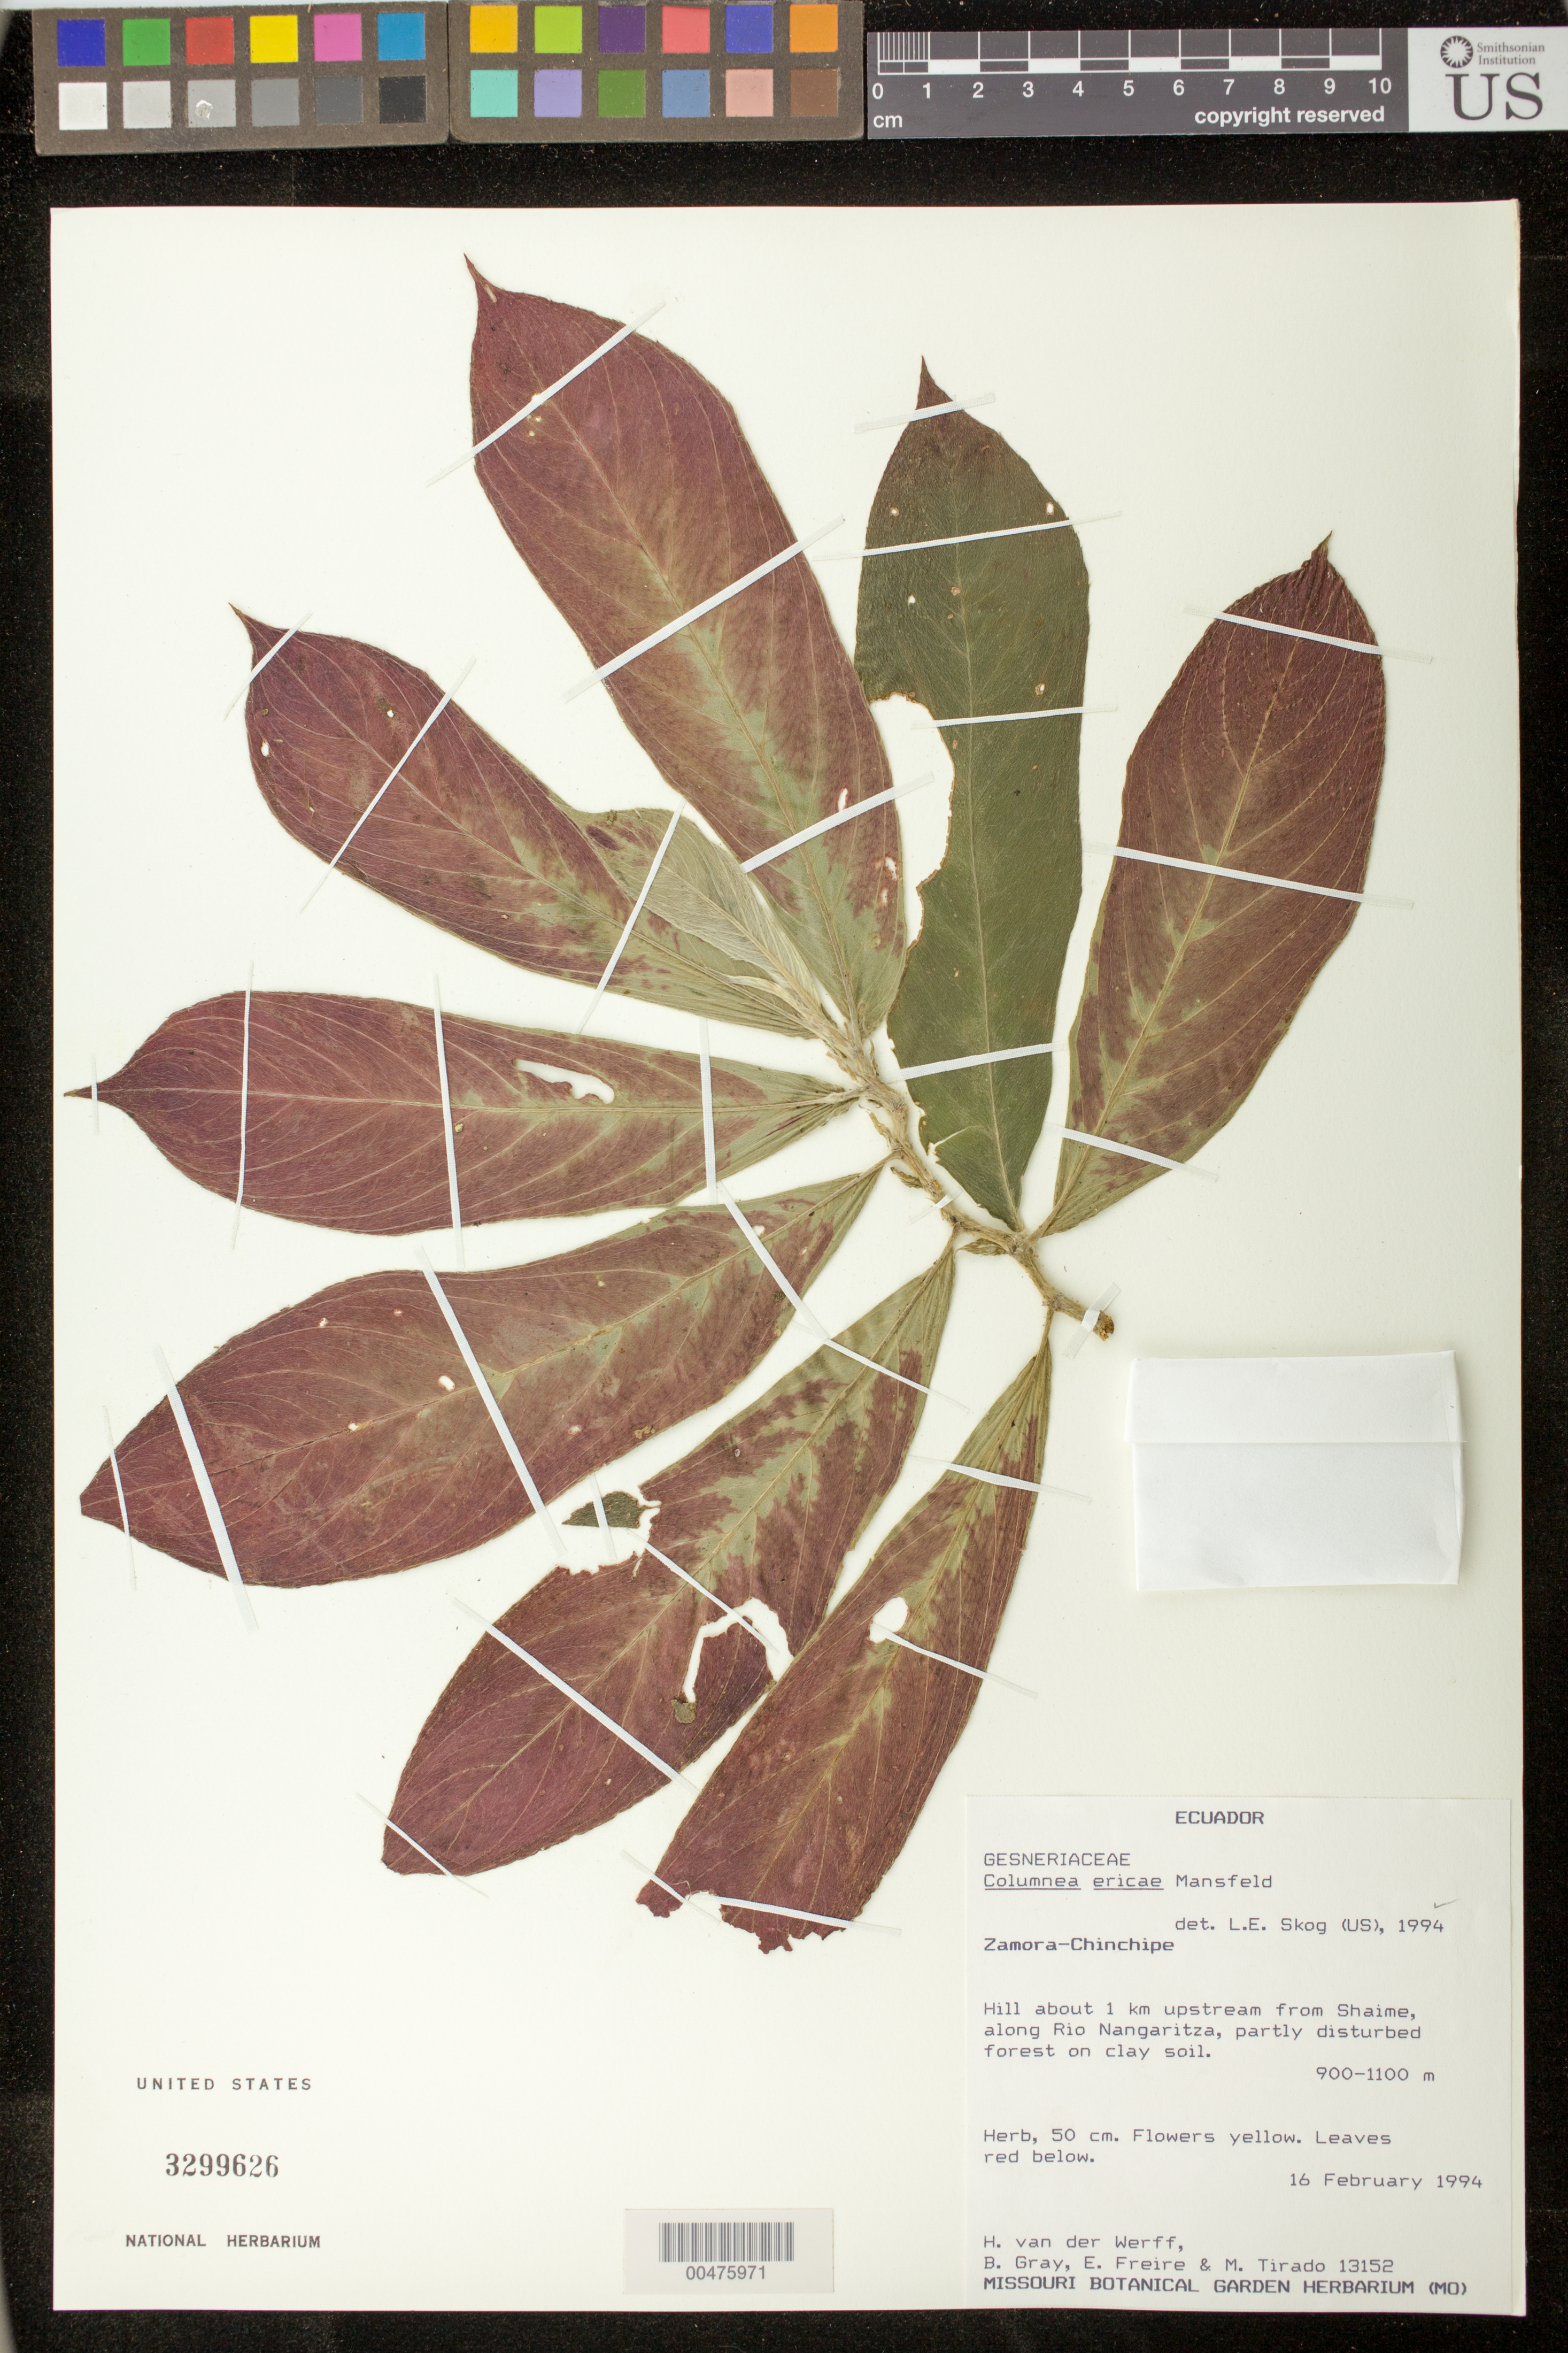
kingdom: Plantae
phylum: Tracheophyta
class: Magnoliopsida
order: Lamiales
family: Gesneriaceae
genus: Columnea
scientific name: Columnea ericae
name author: Mansf.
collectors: H. van der Werff, B. Gray, E. Freire & M. Tirado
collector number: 13152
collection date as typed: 16 Feb 1994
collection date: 1994-02-16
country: Ecuador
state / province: Zamora-Chinchipe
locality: Shaime, along Rio Nangaritza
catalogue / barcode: US 3299626